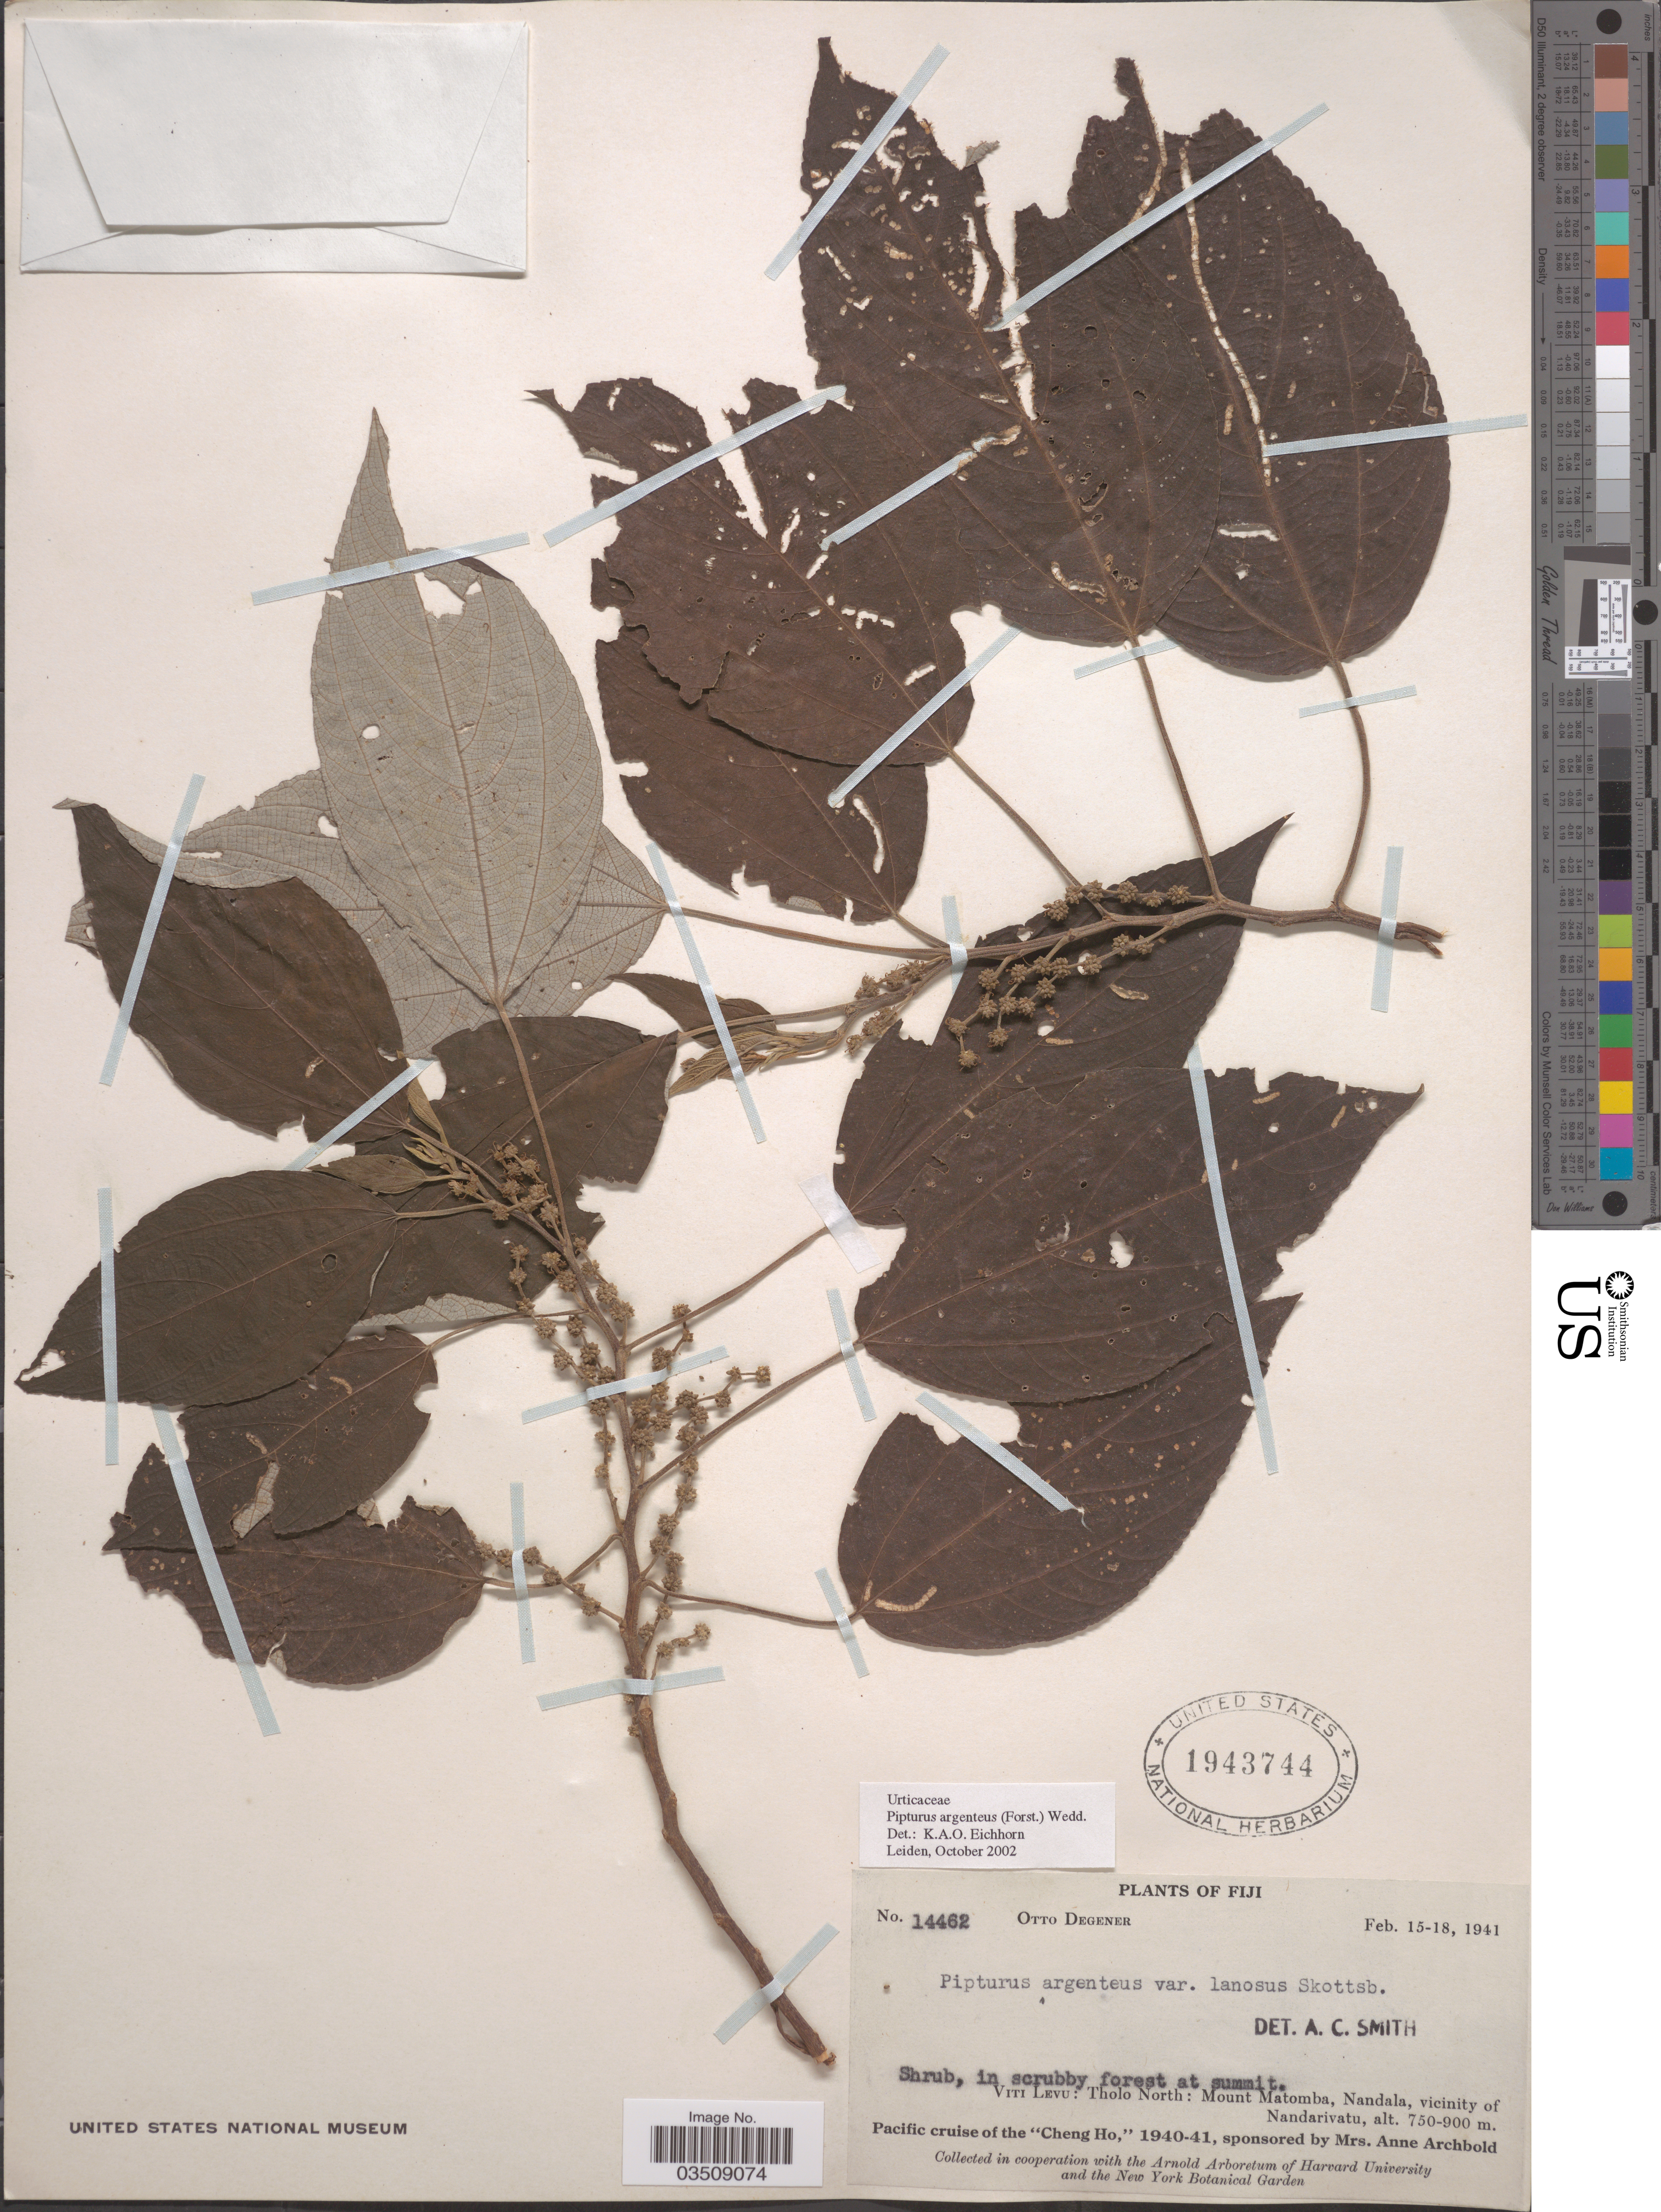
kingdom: Plantae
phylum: Tracheophyta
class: Magnoliopsida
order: Rosales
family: Urticaceae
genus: Pipturus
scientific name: Pipturus argenteus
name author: (G. Forst.) Wedd.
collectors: O. Degener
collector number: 14462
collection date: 1941-02-15/1941-02-18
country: Fiji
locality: Viti Levu: Tholo North: Mount Matomba, Nandala, vicinity of Nandarivatu.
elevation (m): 750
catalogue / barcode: US 1943744